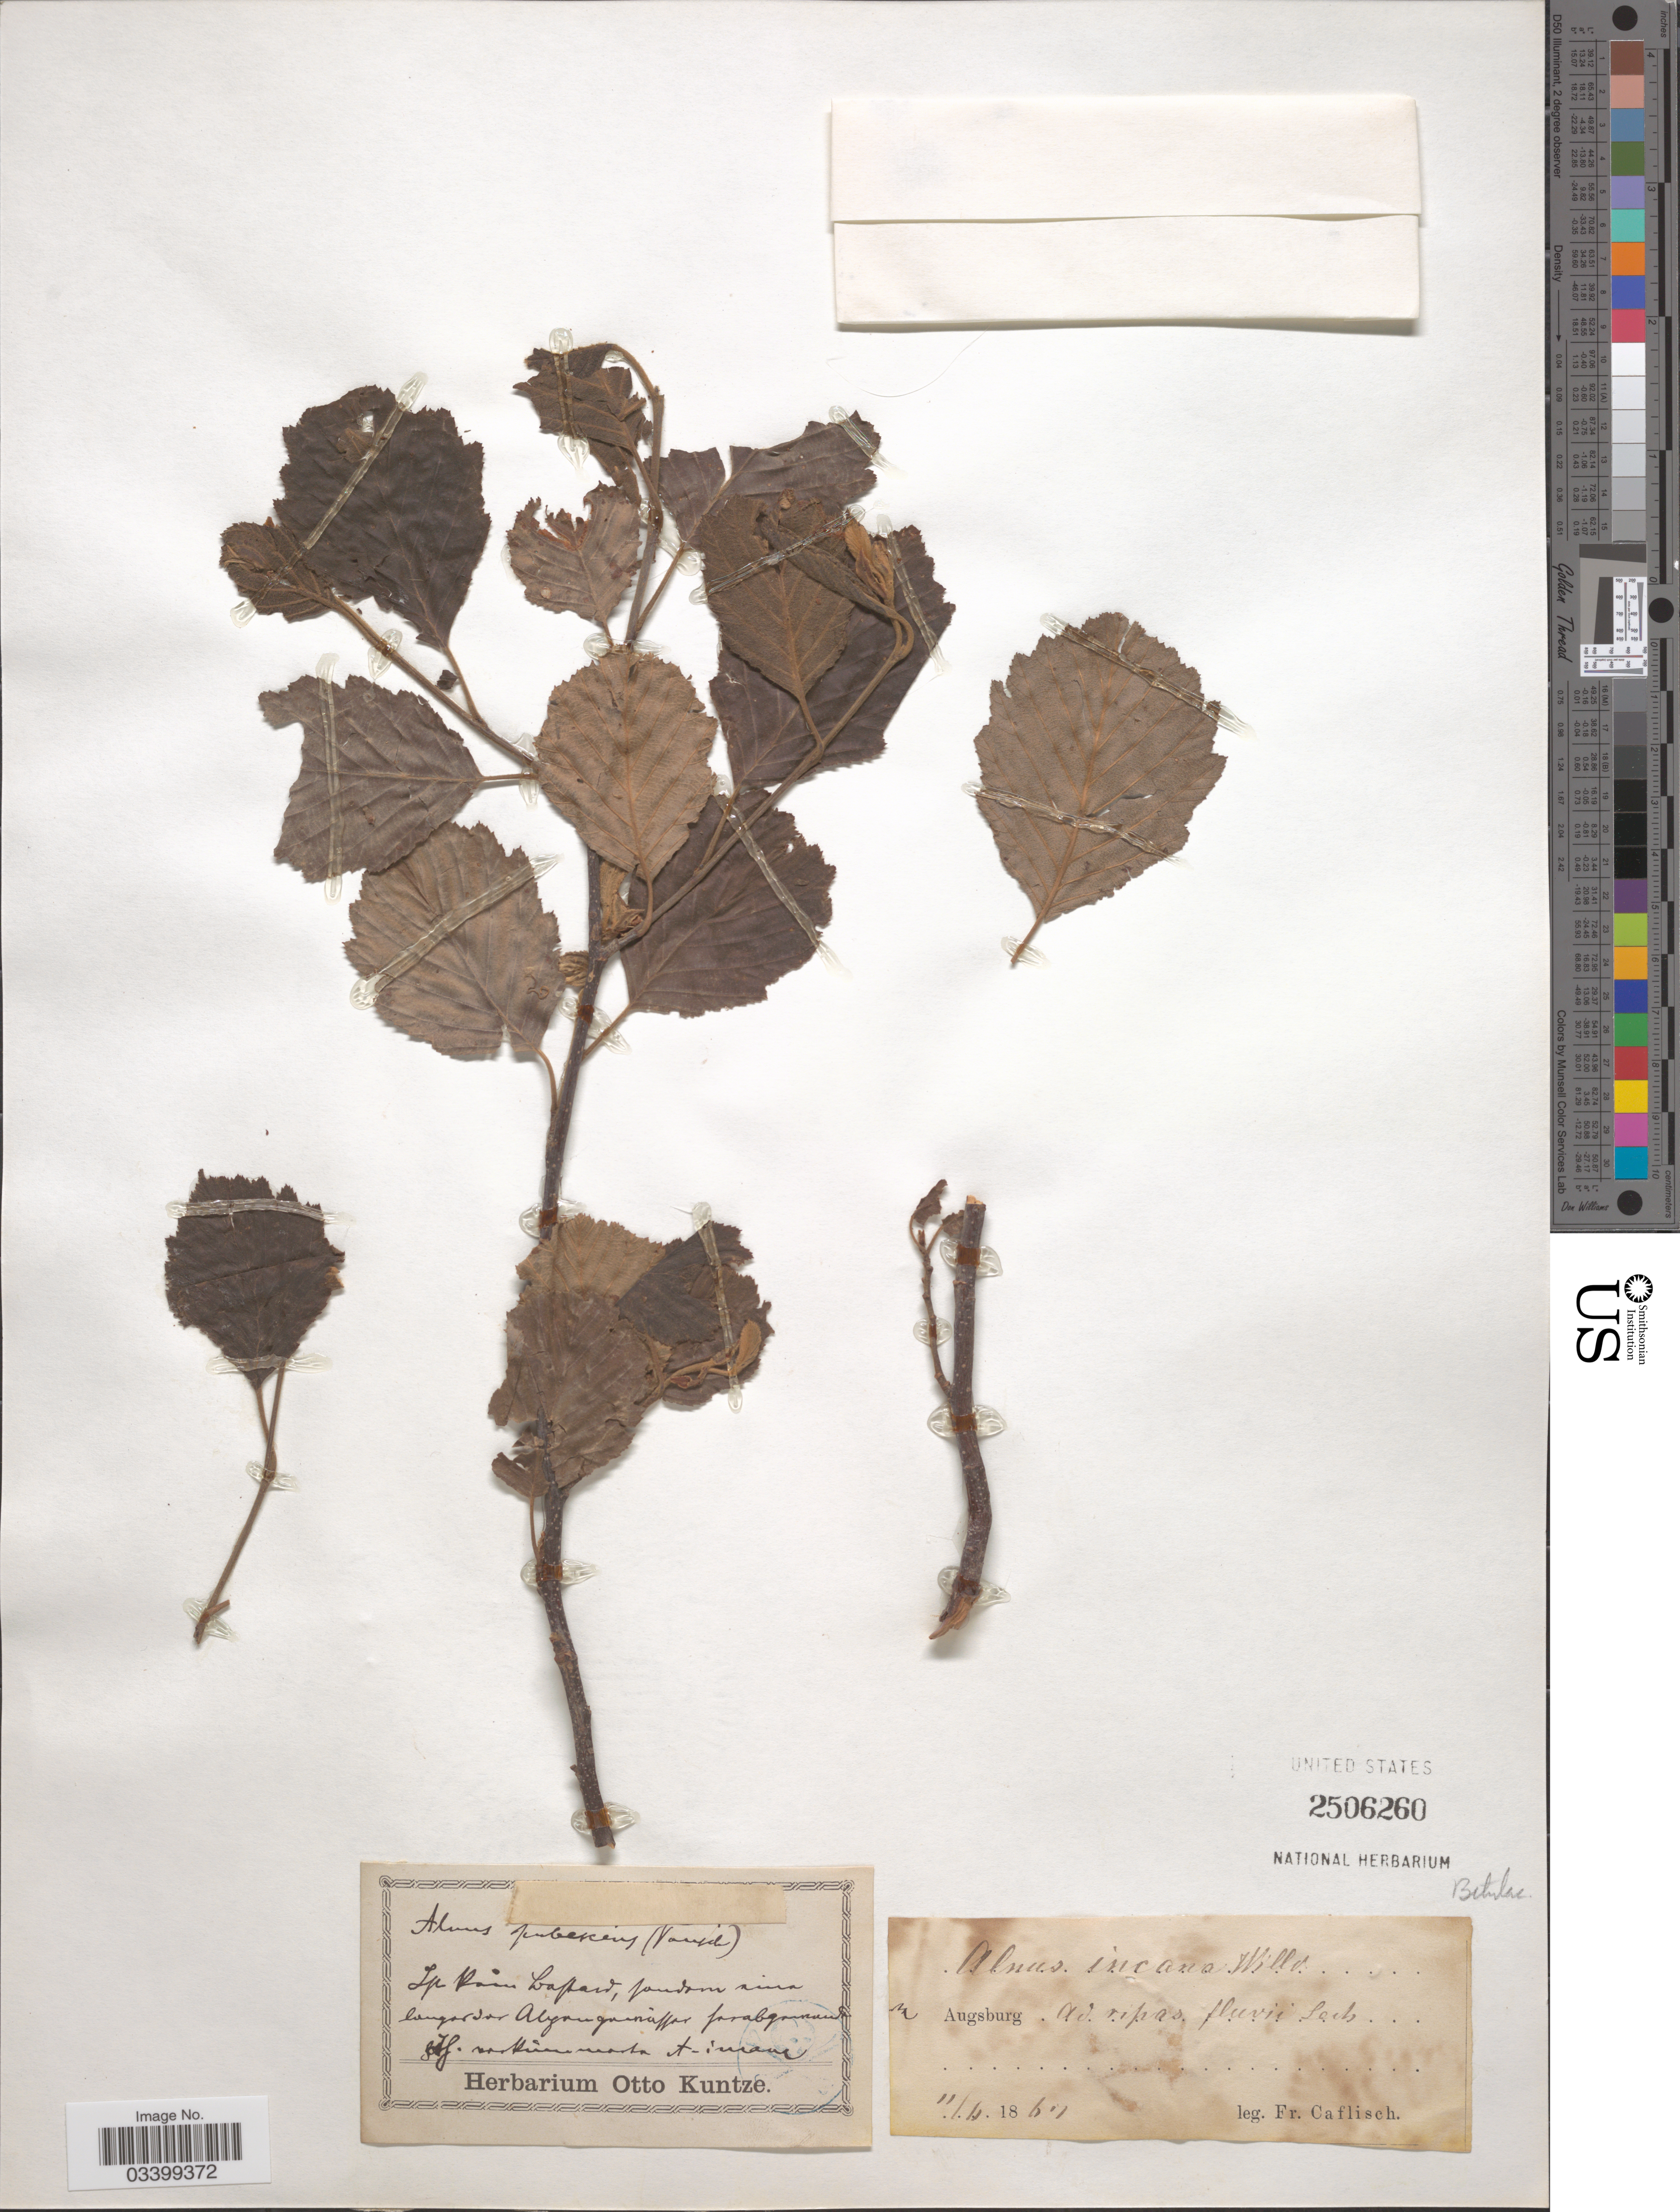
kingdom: Plantae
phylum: Tracheophyta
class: Magnoliopsida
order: Fagales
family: Betulaceae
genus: Alnus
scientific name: Alnus x pubescens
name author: Tausch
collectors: J. F. Caflisch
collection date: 1861-11-11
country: Germany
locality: Augsburg ad ripas fluvii Lech.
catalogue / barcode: US 2506260